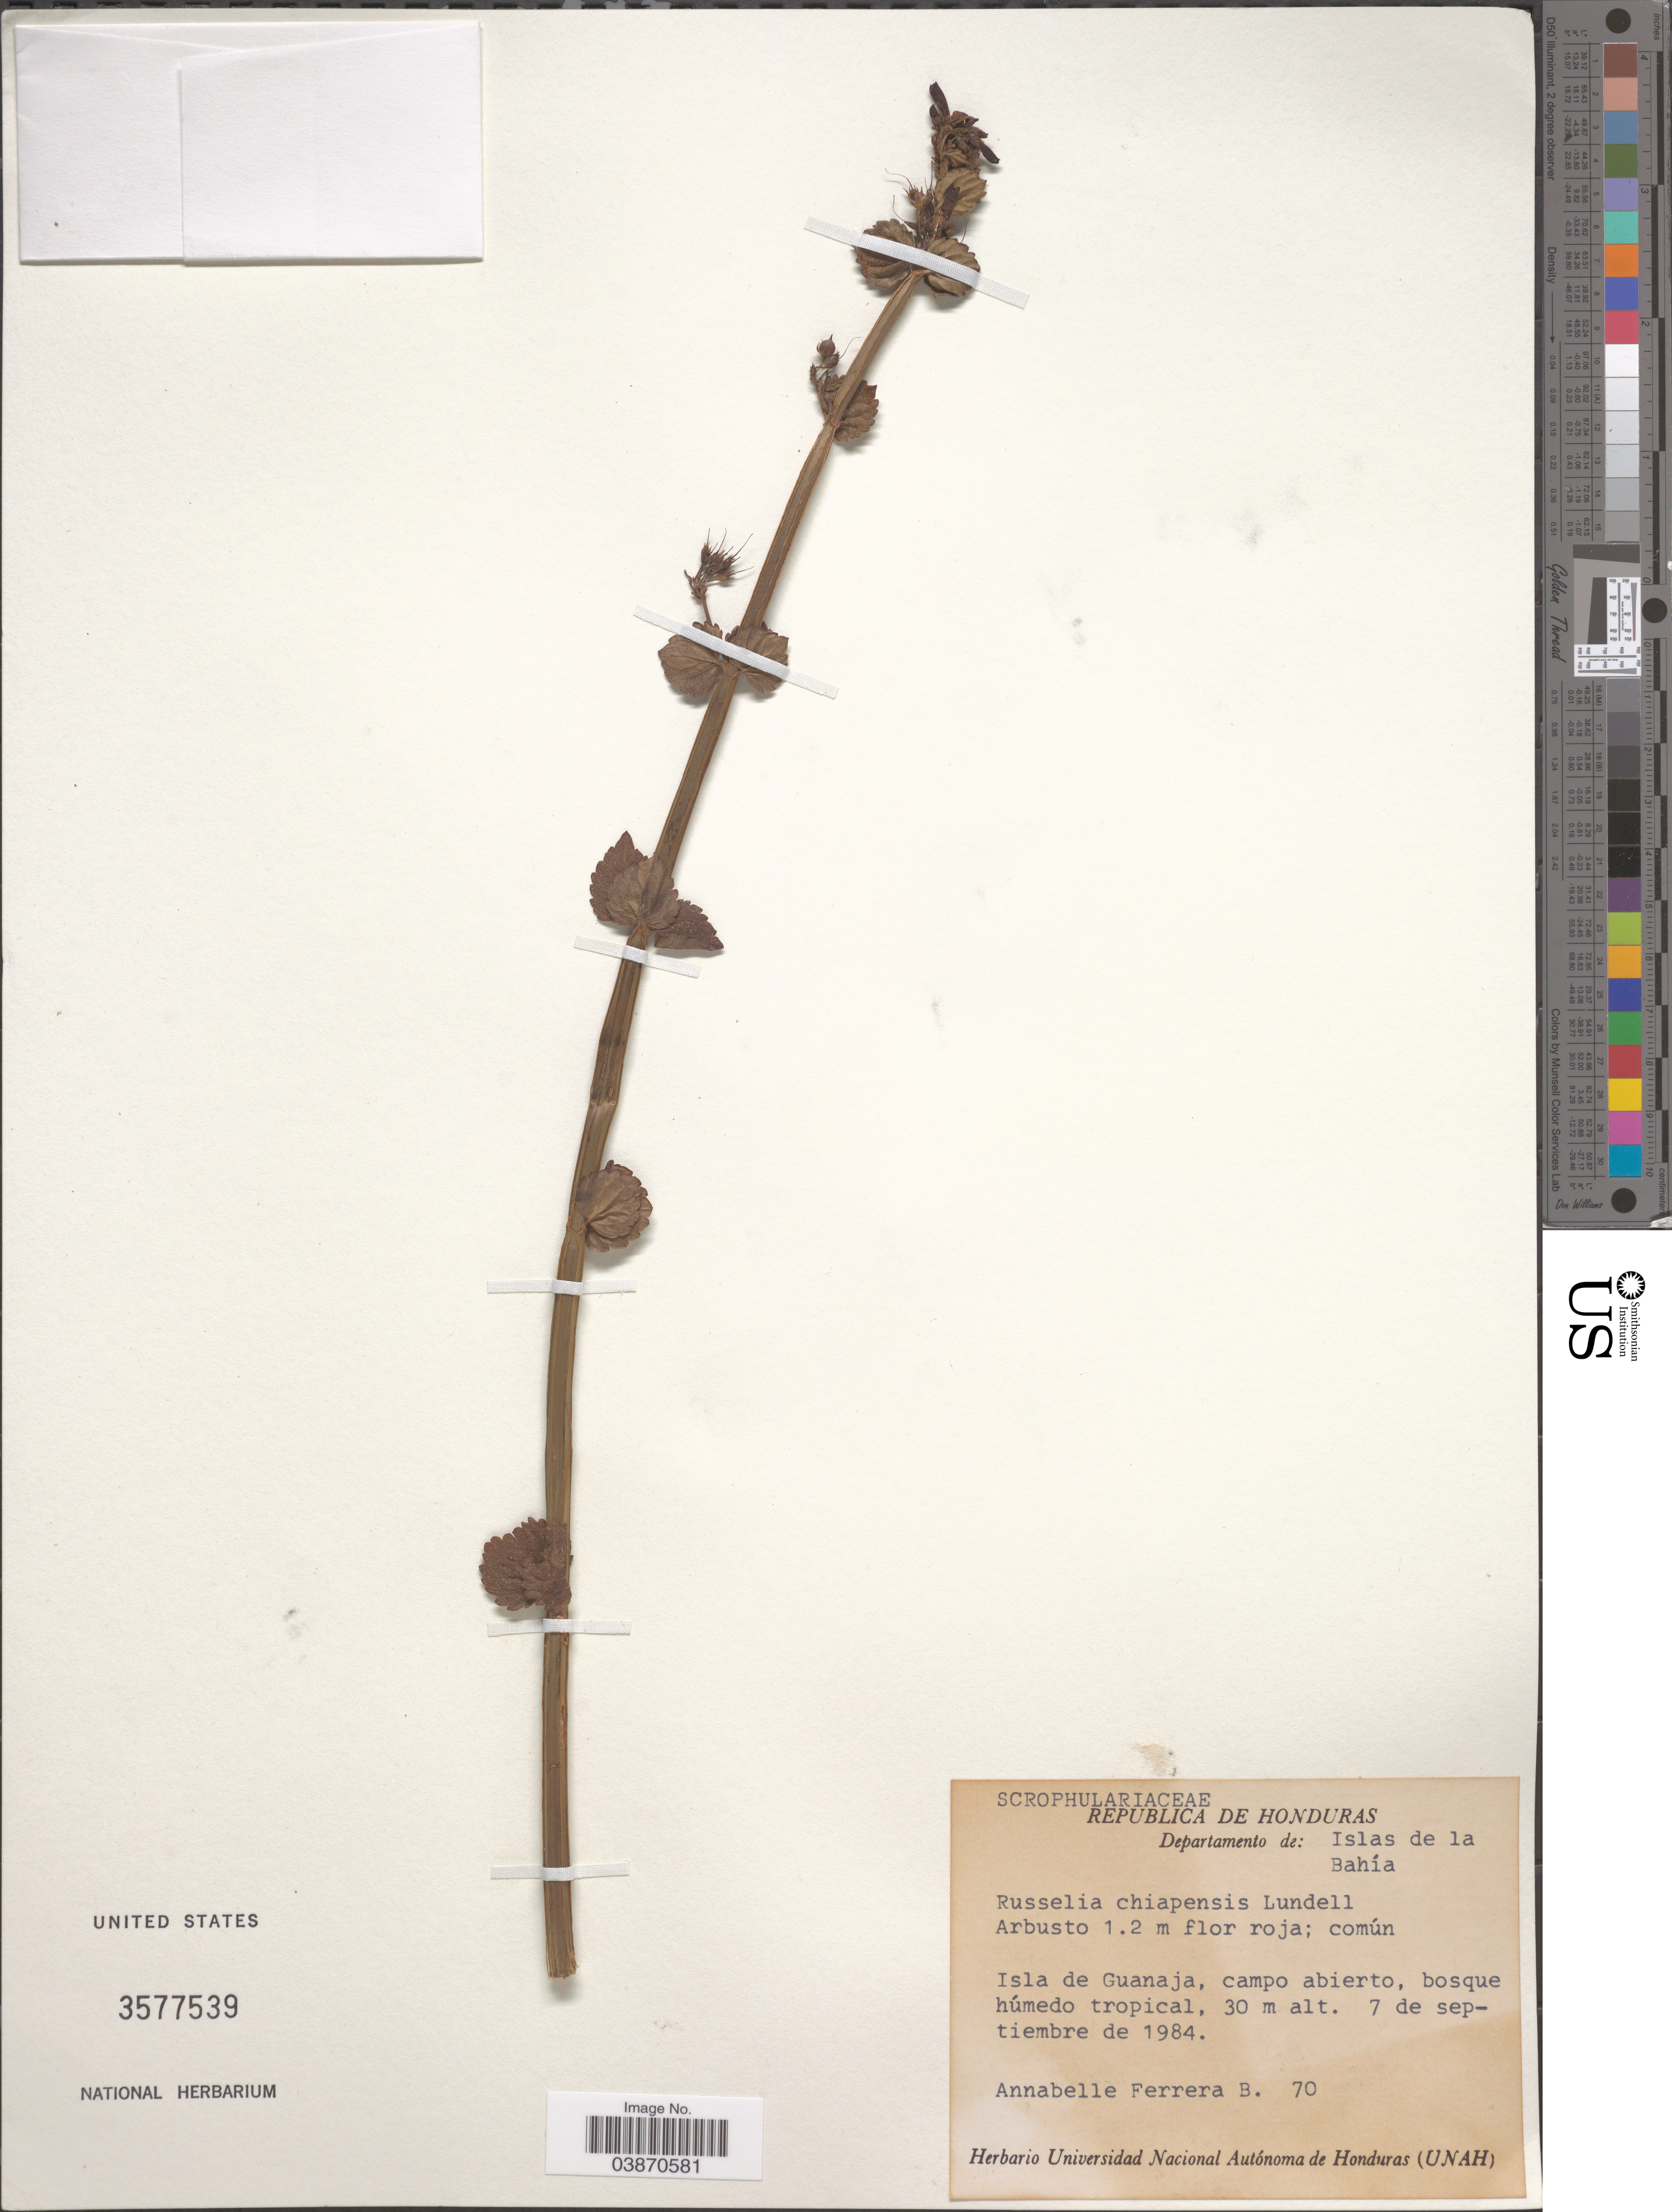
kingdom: Plantae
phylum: Tracheophyta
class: Magnoliopsida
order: Lamiales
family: Plantaginaceae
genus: Russelia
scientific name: Russelia chiapensis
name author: Lundell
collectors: A. Ferrera B.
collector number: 70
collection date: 1984-09-07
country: Honduras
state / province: Islas de la Bahía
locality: Departamento de: Islas de la Bahía. Isla de Guanaja, campo abierto, bosque húmedo tropical.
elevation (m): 30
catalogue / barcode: US 3577539